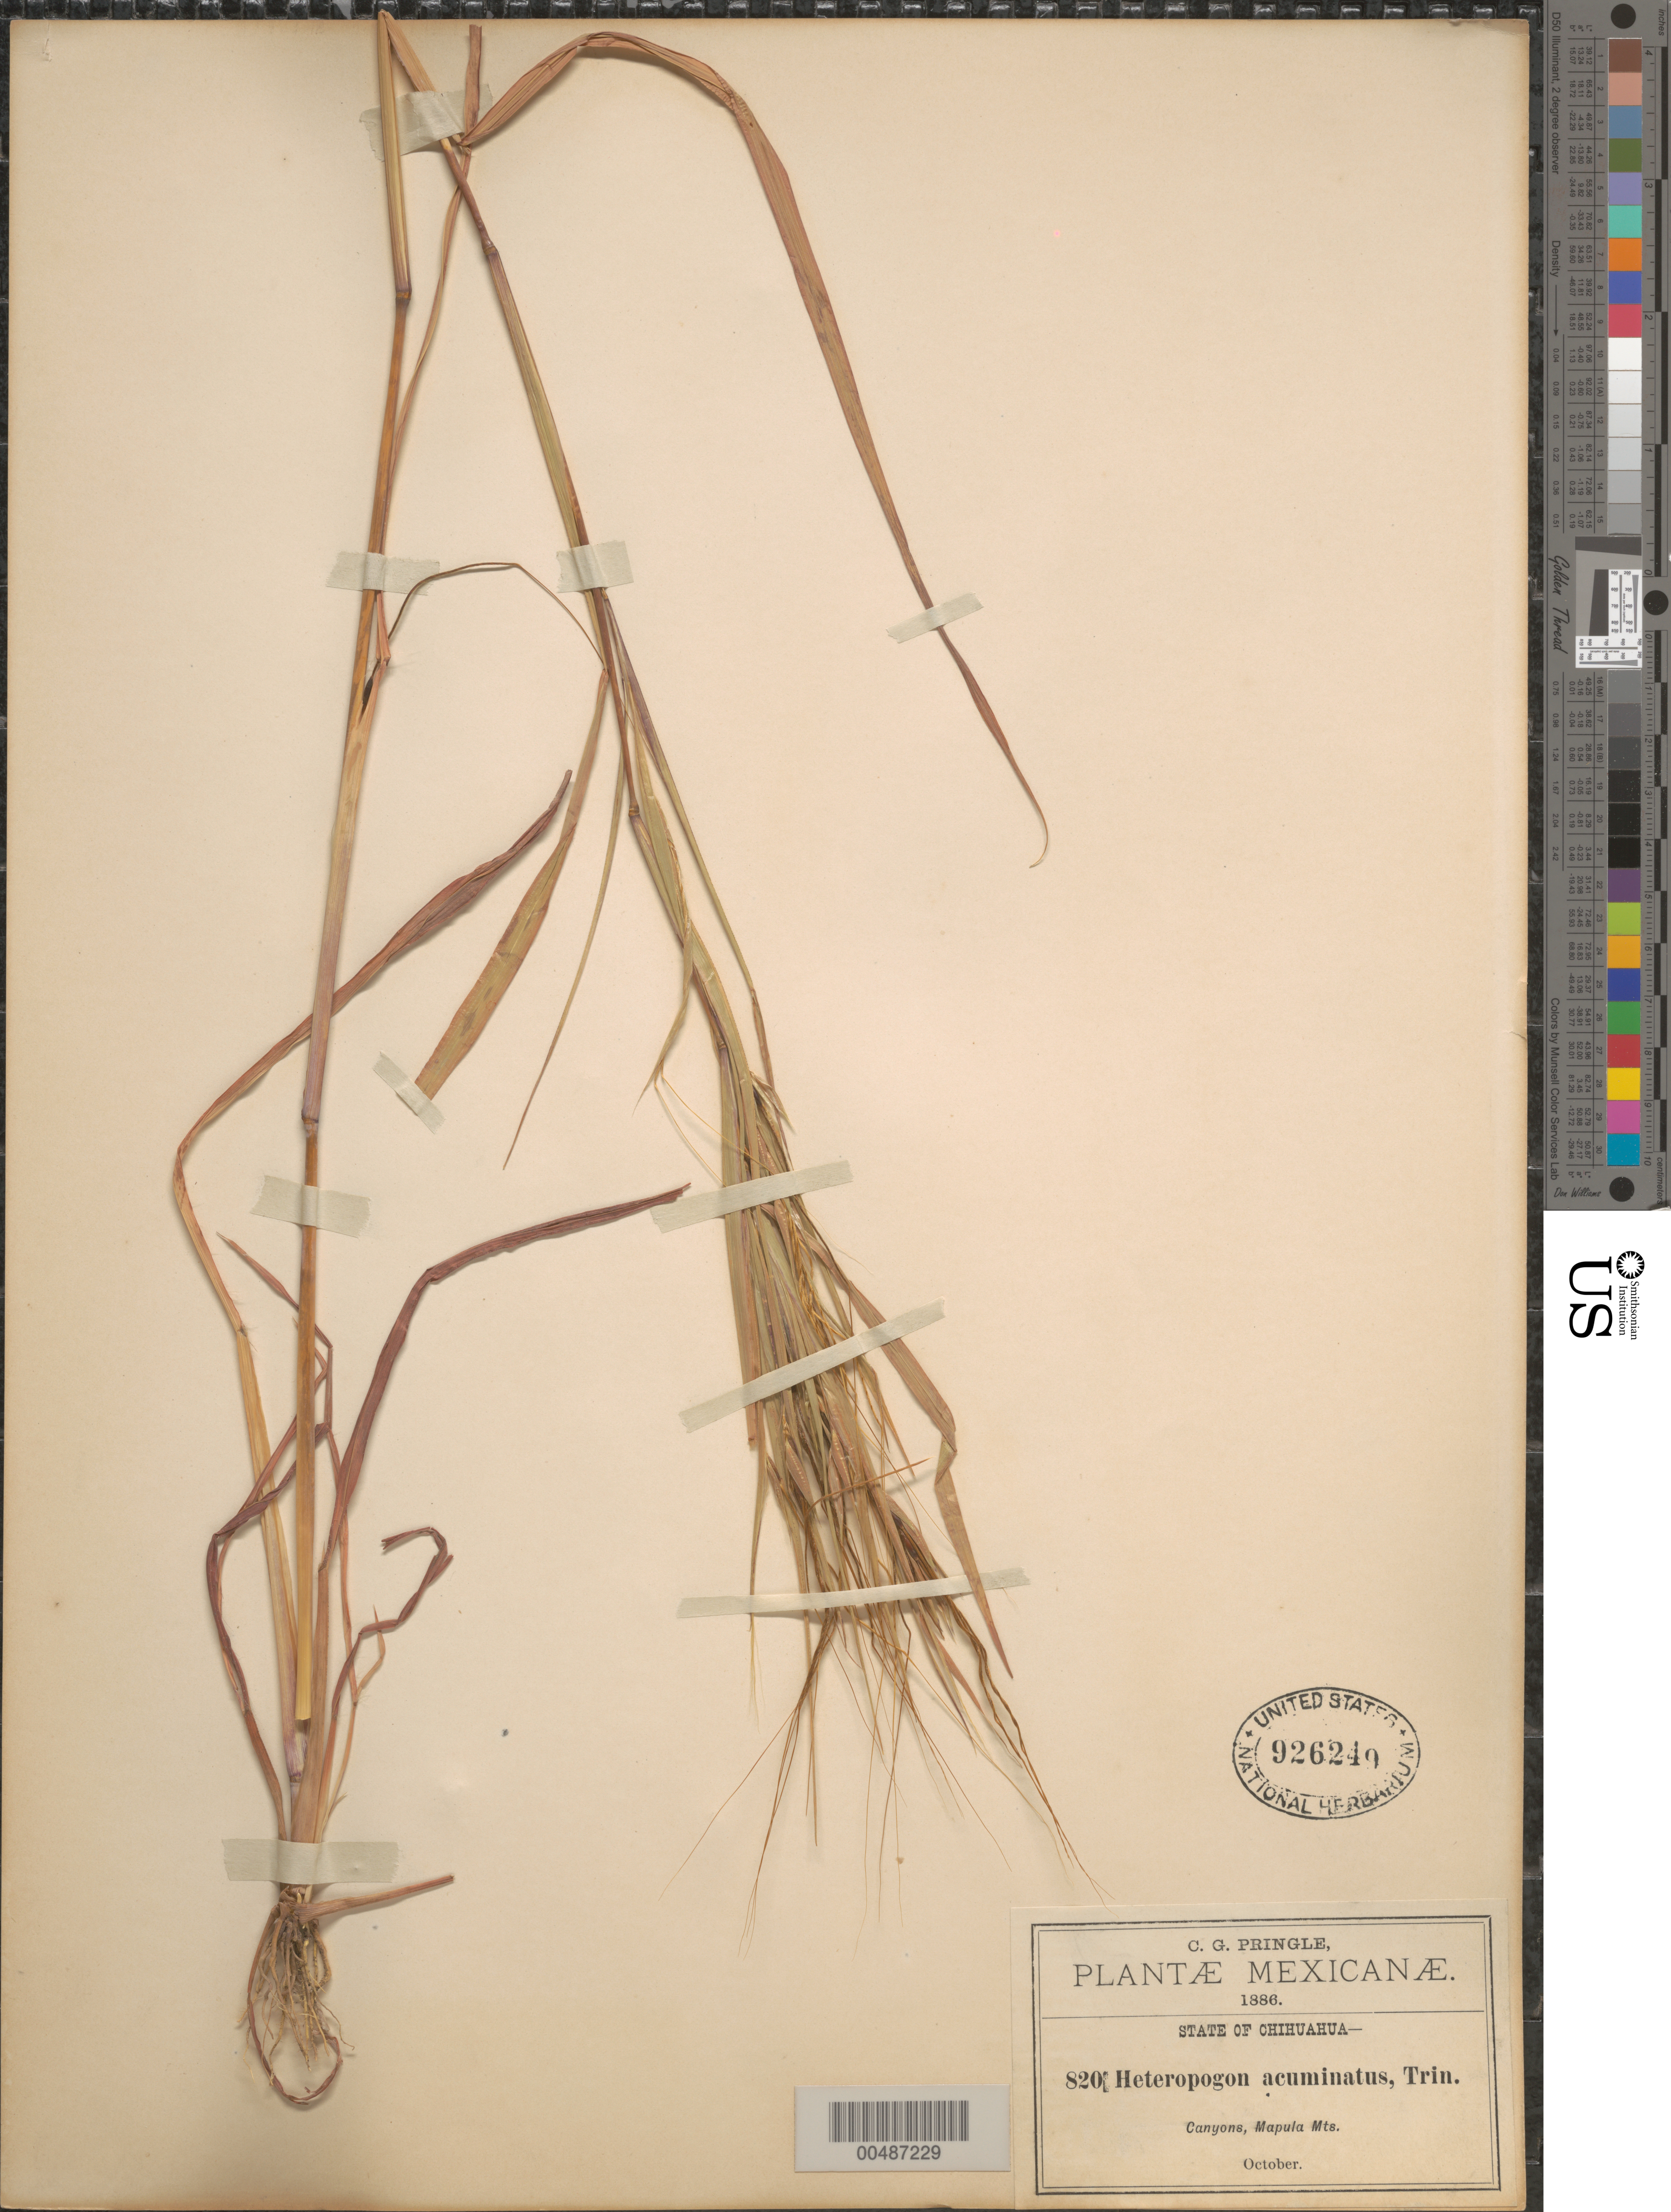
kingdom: Plantae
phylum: Tracheophyta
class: Liliopsida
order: Poales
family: Poaceae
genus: Heteropogon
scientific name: Heteropogon melanocarpus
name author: (Elliott) Benth.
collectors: C. G. Pringle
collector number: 8201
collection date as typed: Oct 1886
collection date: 1886-10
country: Mexico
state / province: Chihuahua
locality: Mapula Mts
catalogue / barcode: US 926249